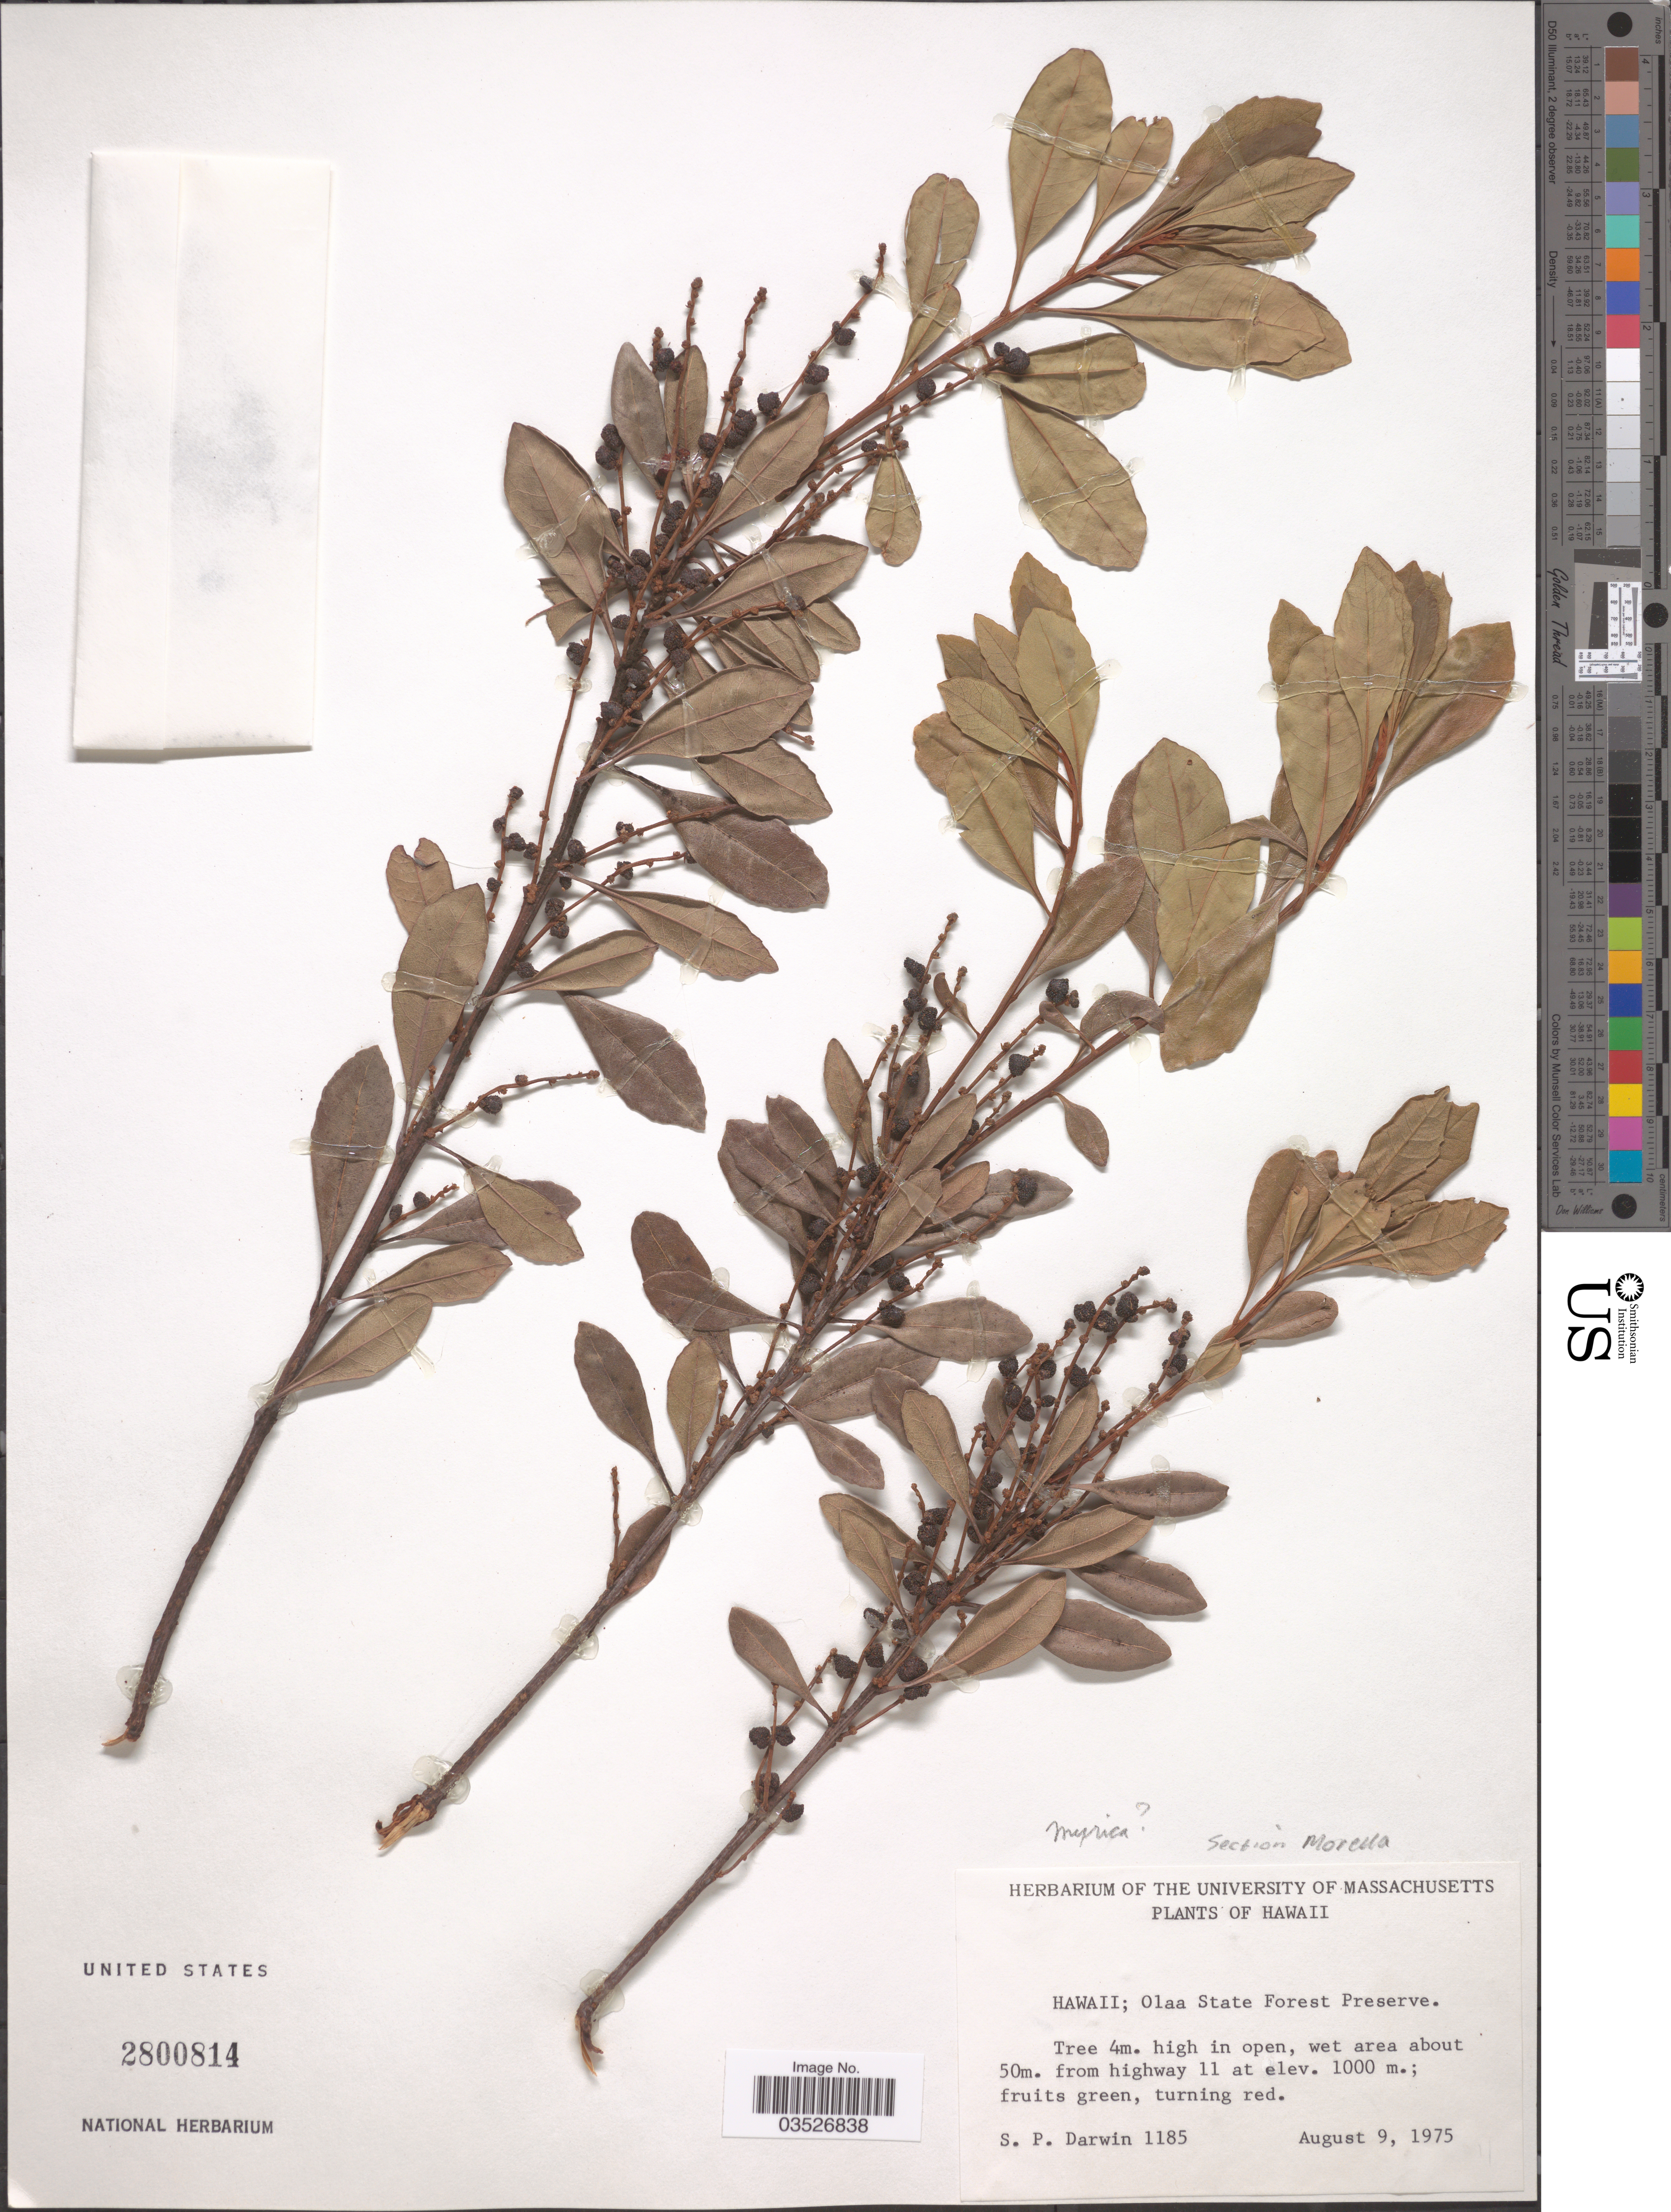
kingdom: Plantae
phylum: Tracheophyta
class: Magnoliopsida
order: Fagales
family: Myricaceae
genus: Morella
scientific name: Morella faya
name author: (Aiton) Wilbur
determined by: Strong, Mark T., (BOT), Smithsonian Institution - National Museum of Natural History (UNITED STATES)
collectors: S. Darwin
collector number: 1185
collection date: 1975-08-09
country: United States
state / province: Hawaii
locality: Olaa State Forest Preserve. Wet area about 50m. from highway 11.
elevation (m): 1000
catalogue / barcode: US 2800814